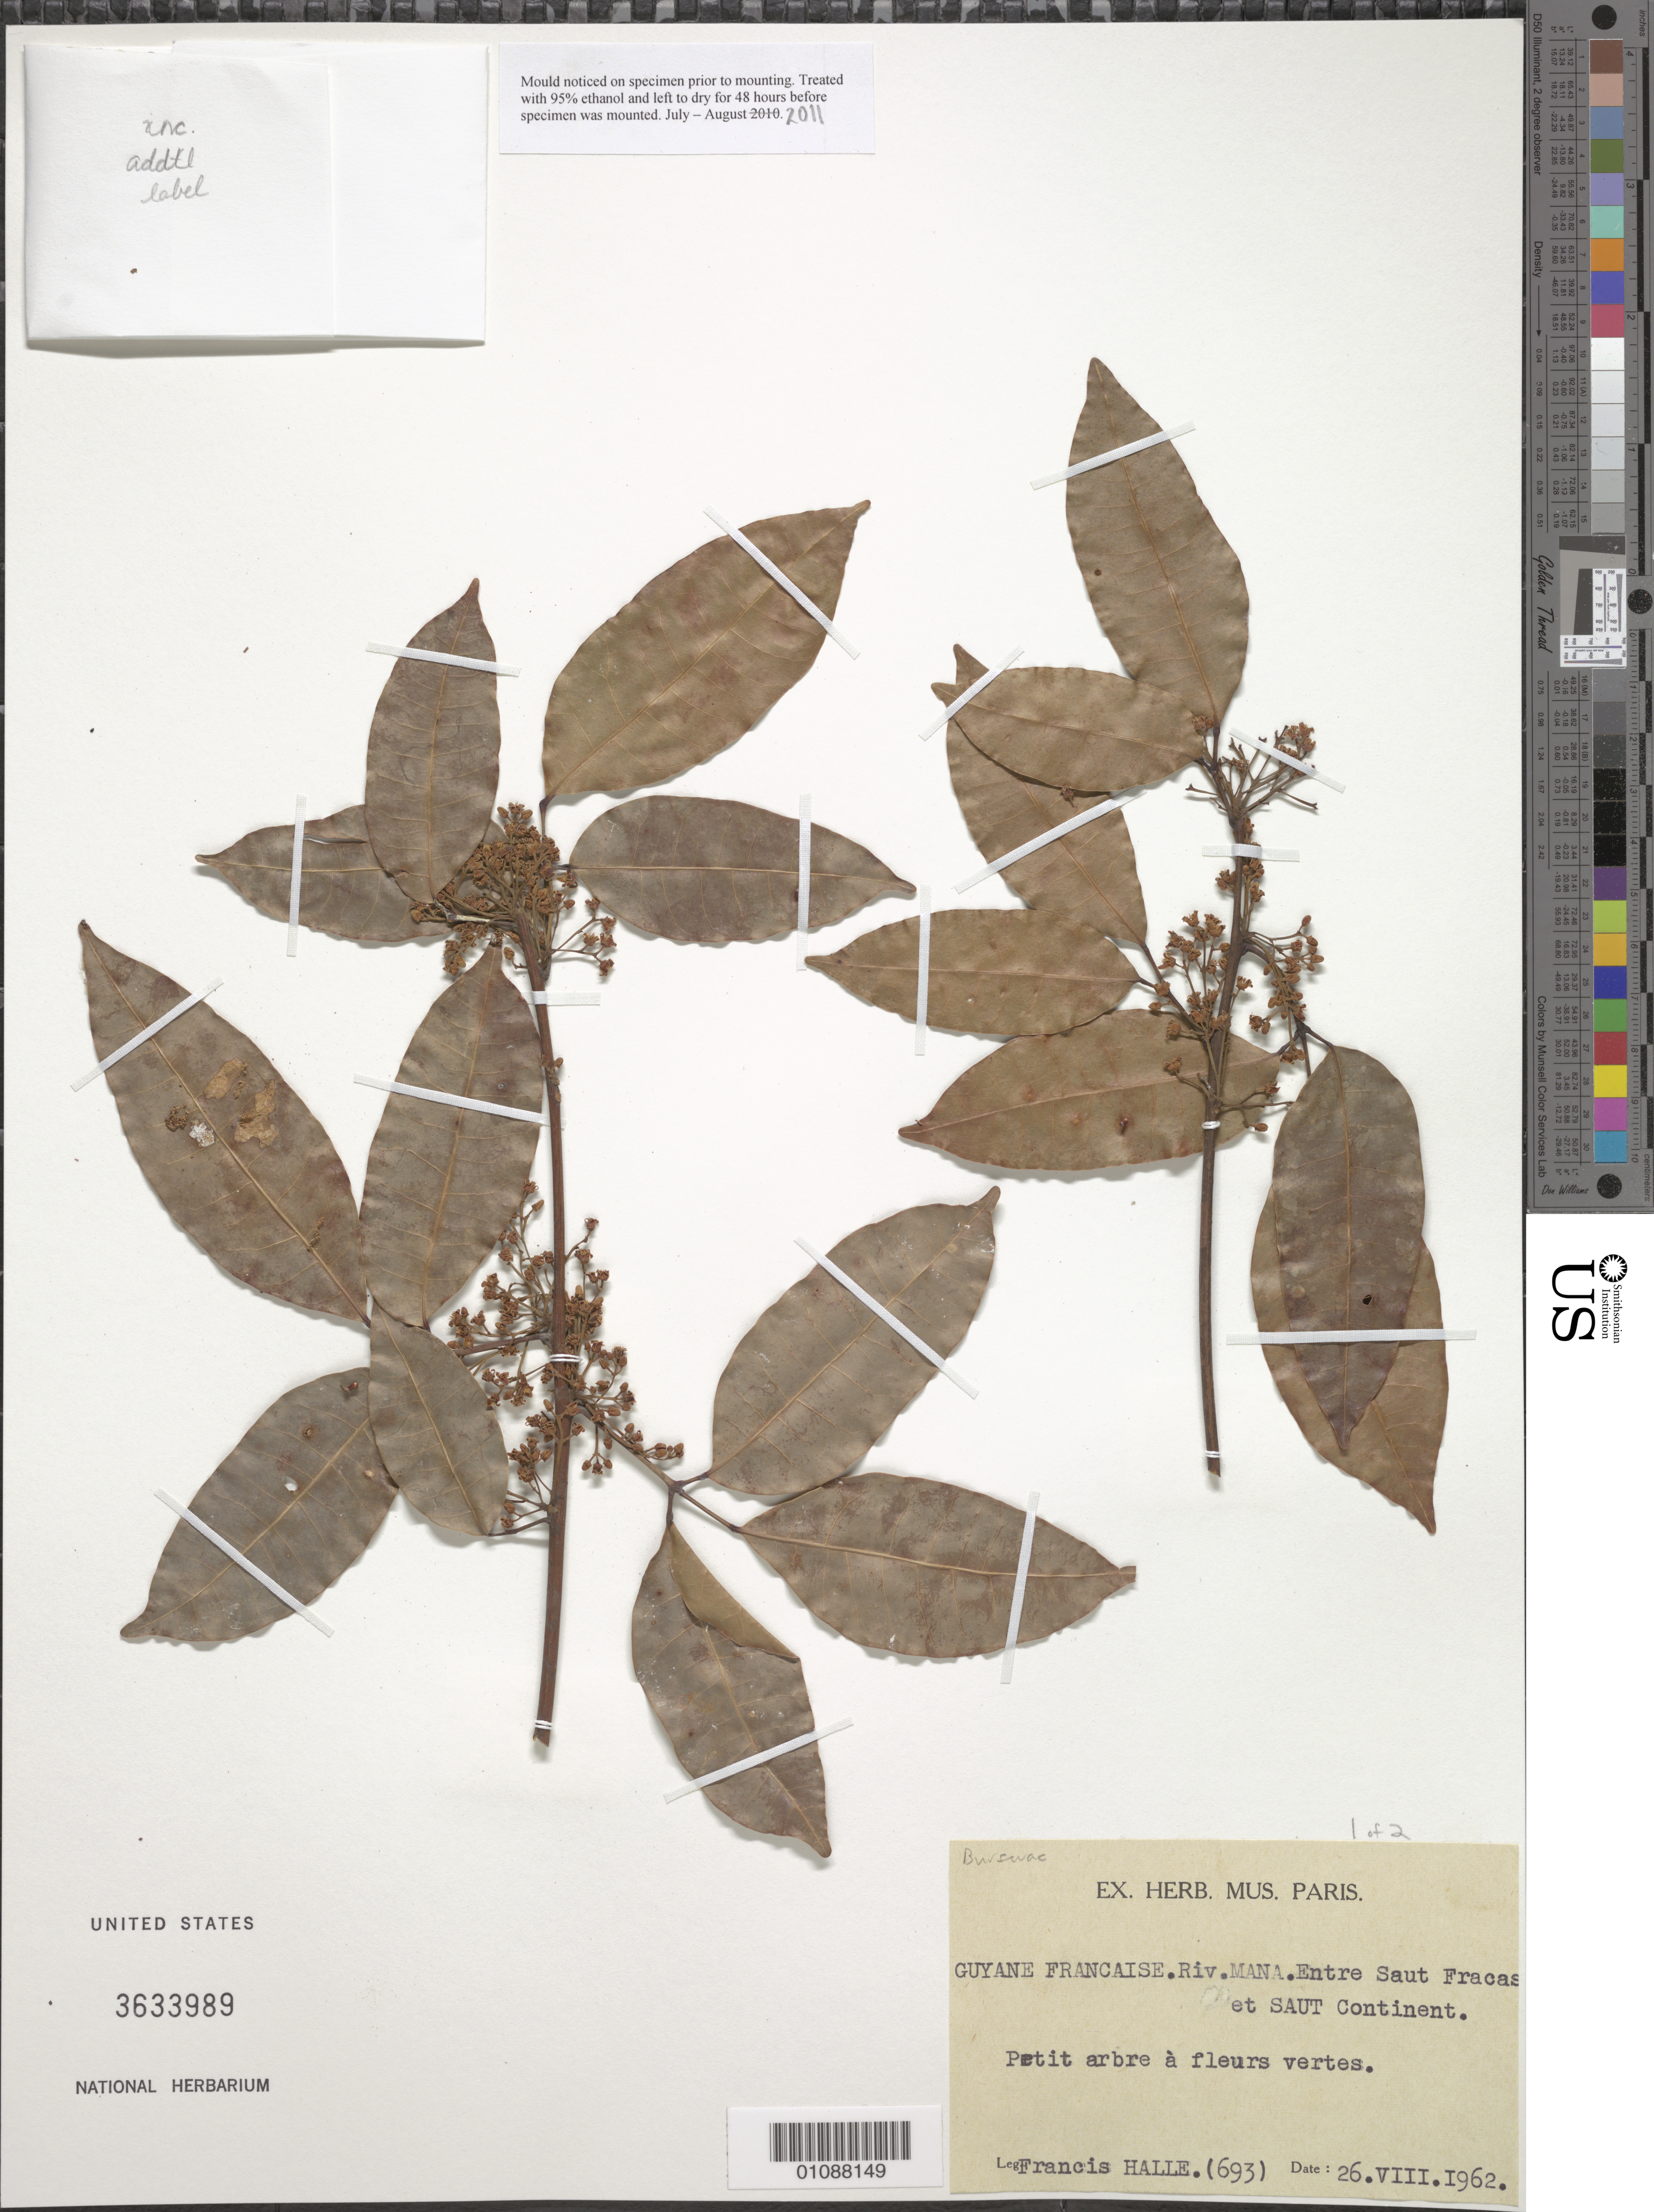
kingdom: Plantae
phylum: Tracheophyta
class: Magnoliopsida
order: Sapindales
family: Burseraceae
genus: Protium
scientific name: Protium heptaphyllum subsp. heptaphyllum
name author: (Aubl.) Marchand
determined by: Daly, D.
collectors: F. Hallé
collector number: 693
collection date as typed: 26-Aug-62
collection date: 1962-08-26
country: French Guiana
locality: Rivière Mana, Saut Fracas et Saut Continent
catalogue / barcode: US 3633989